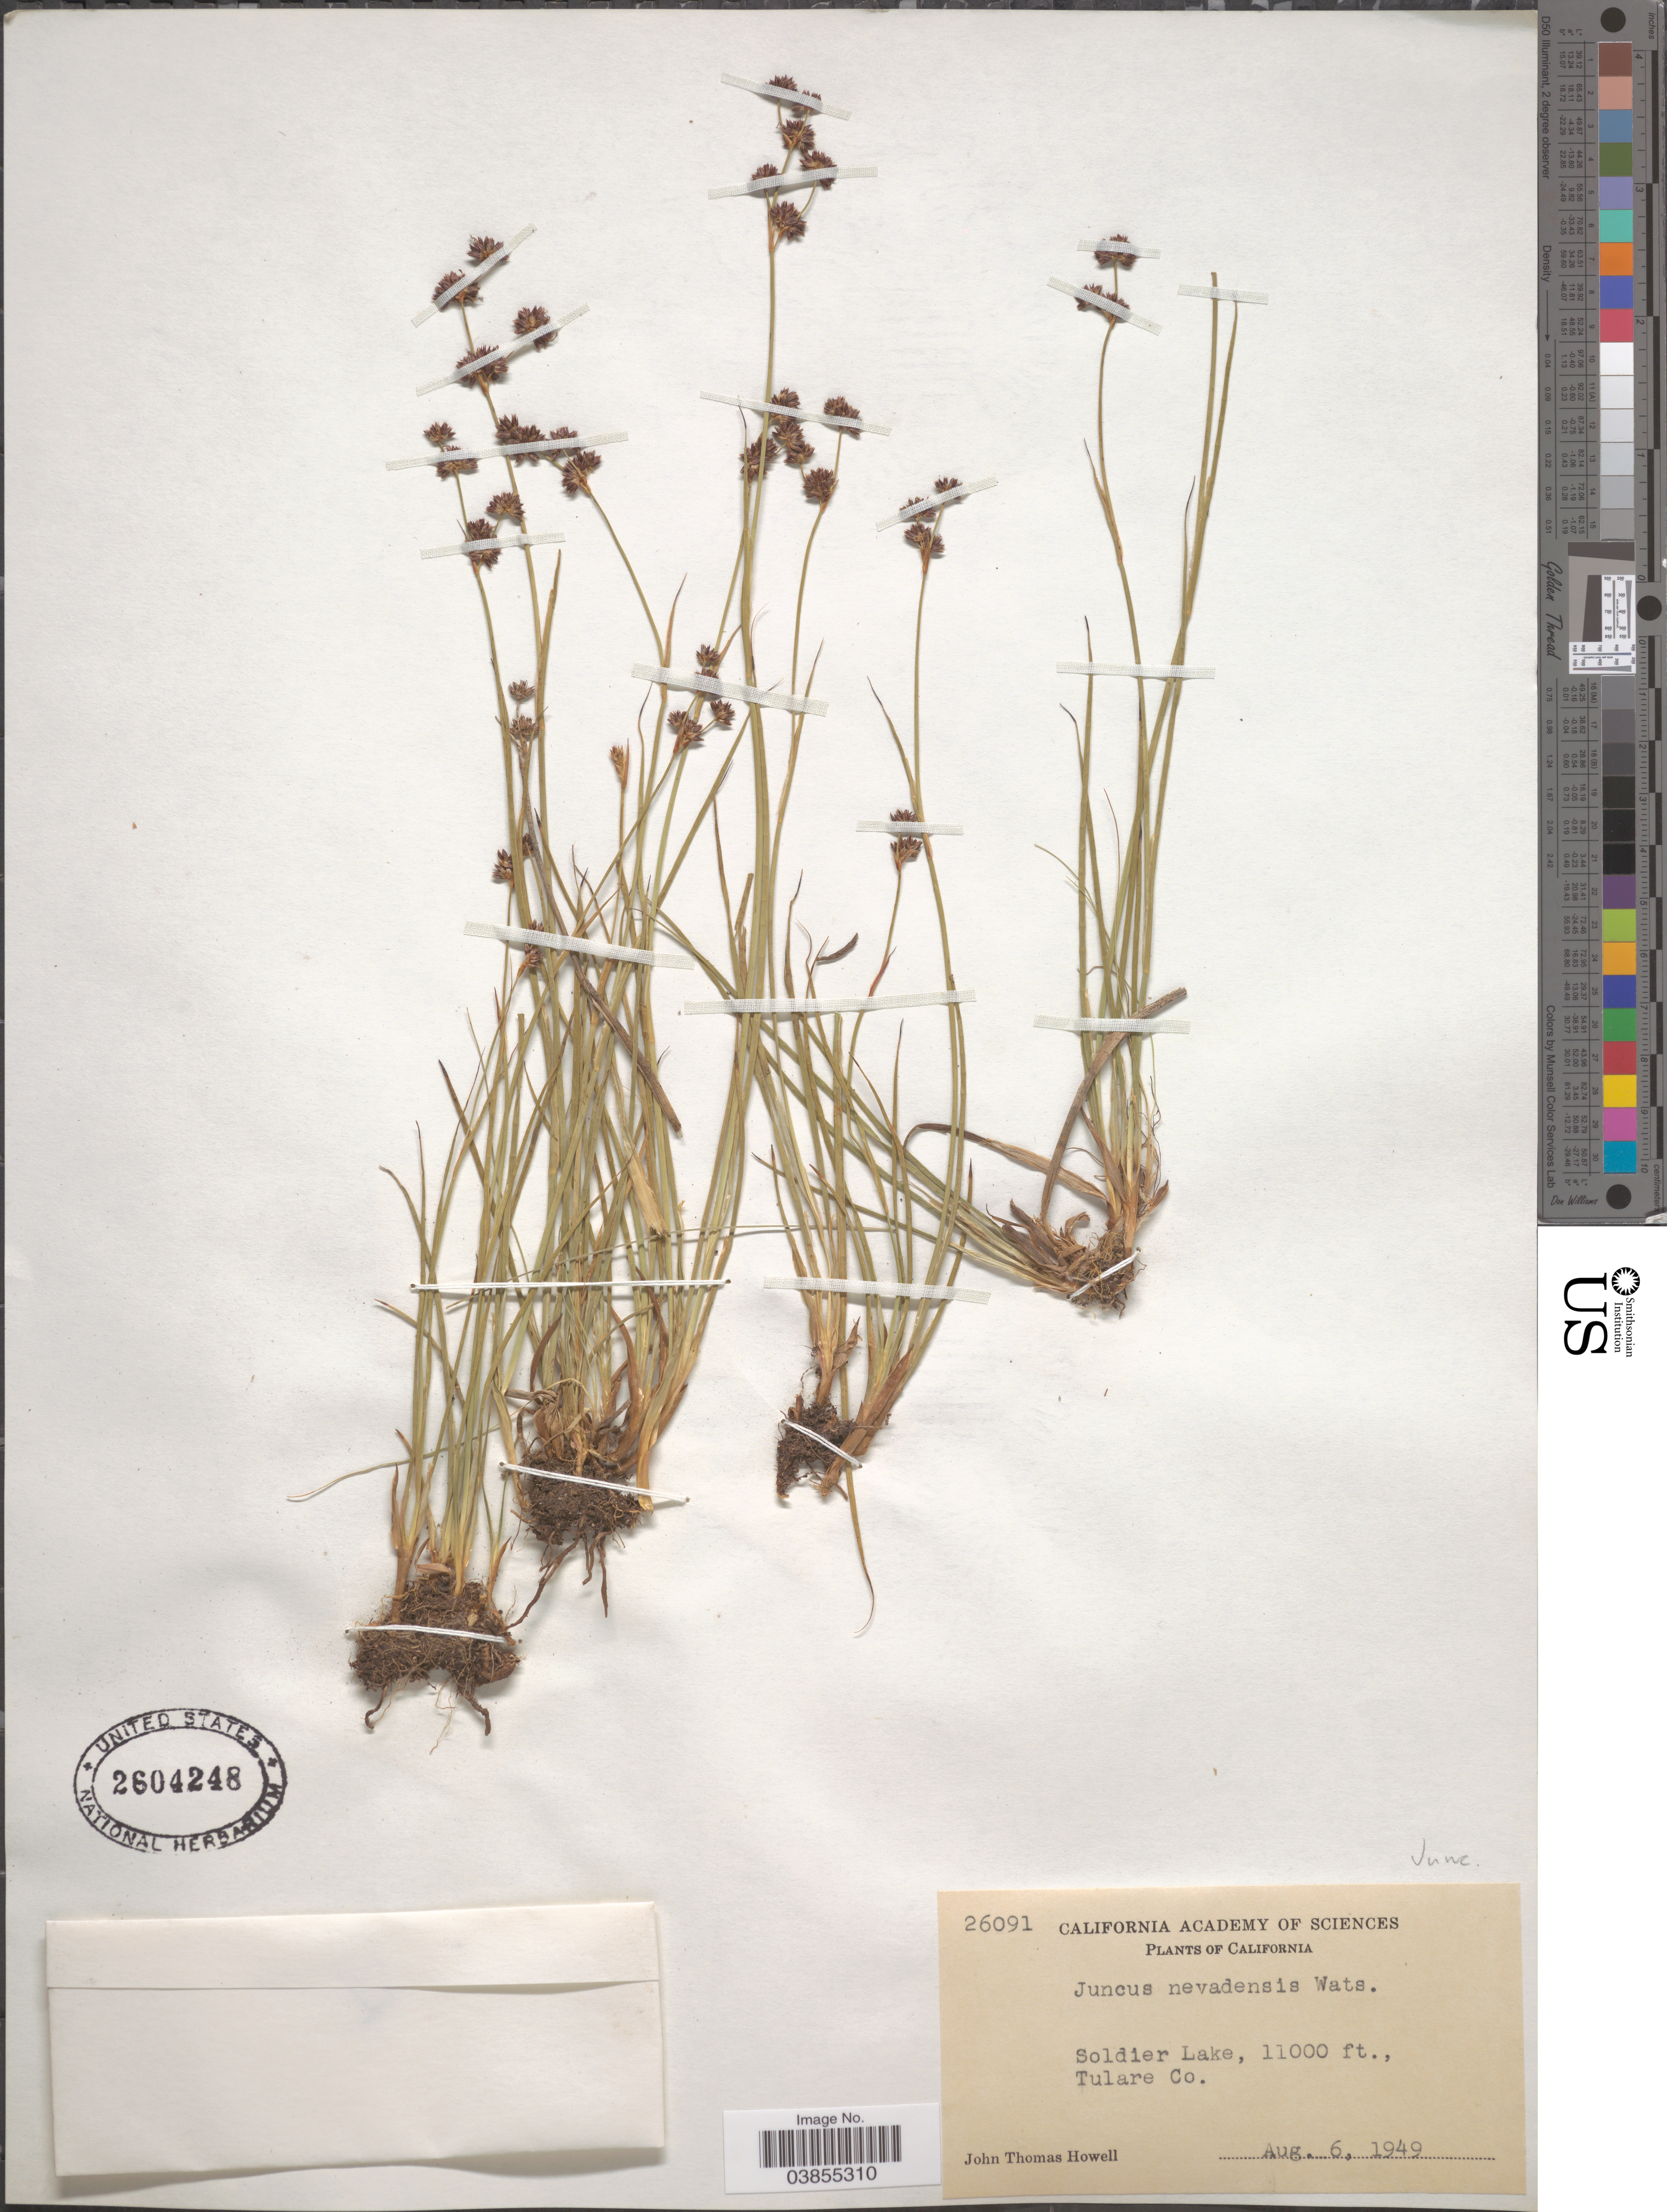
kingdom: Plantae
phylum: Tracheophyta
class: Liliopsida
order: Poales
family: Juncaceae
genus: Juncus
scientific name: Juncus nevadensis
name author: S. Watson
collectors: J. T. Howell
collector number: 26091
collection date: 1949-08-06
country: United States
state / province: California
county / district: Tulare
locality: Soldier Lake, Tulare Co.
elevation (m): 3353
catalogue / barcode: US 2604248